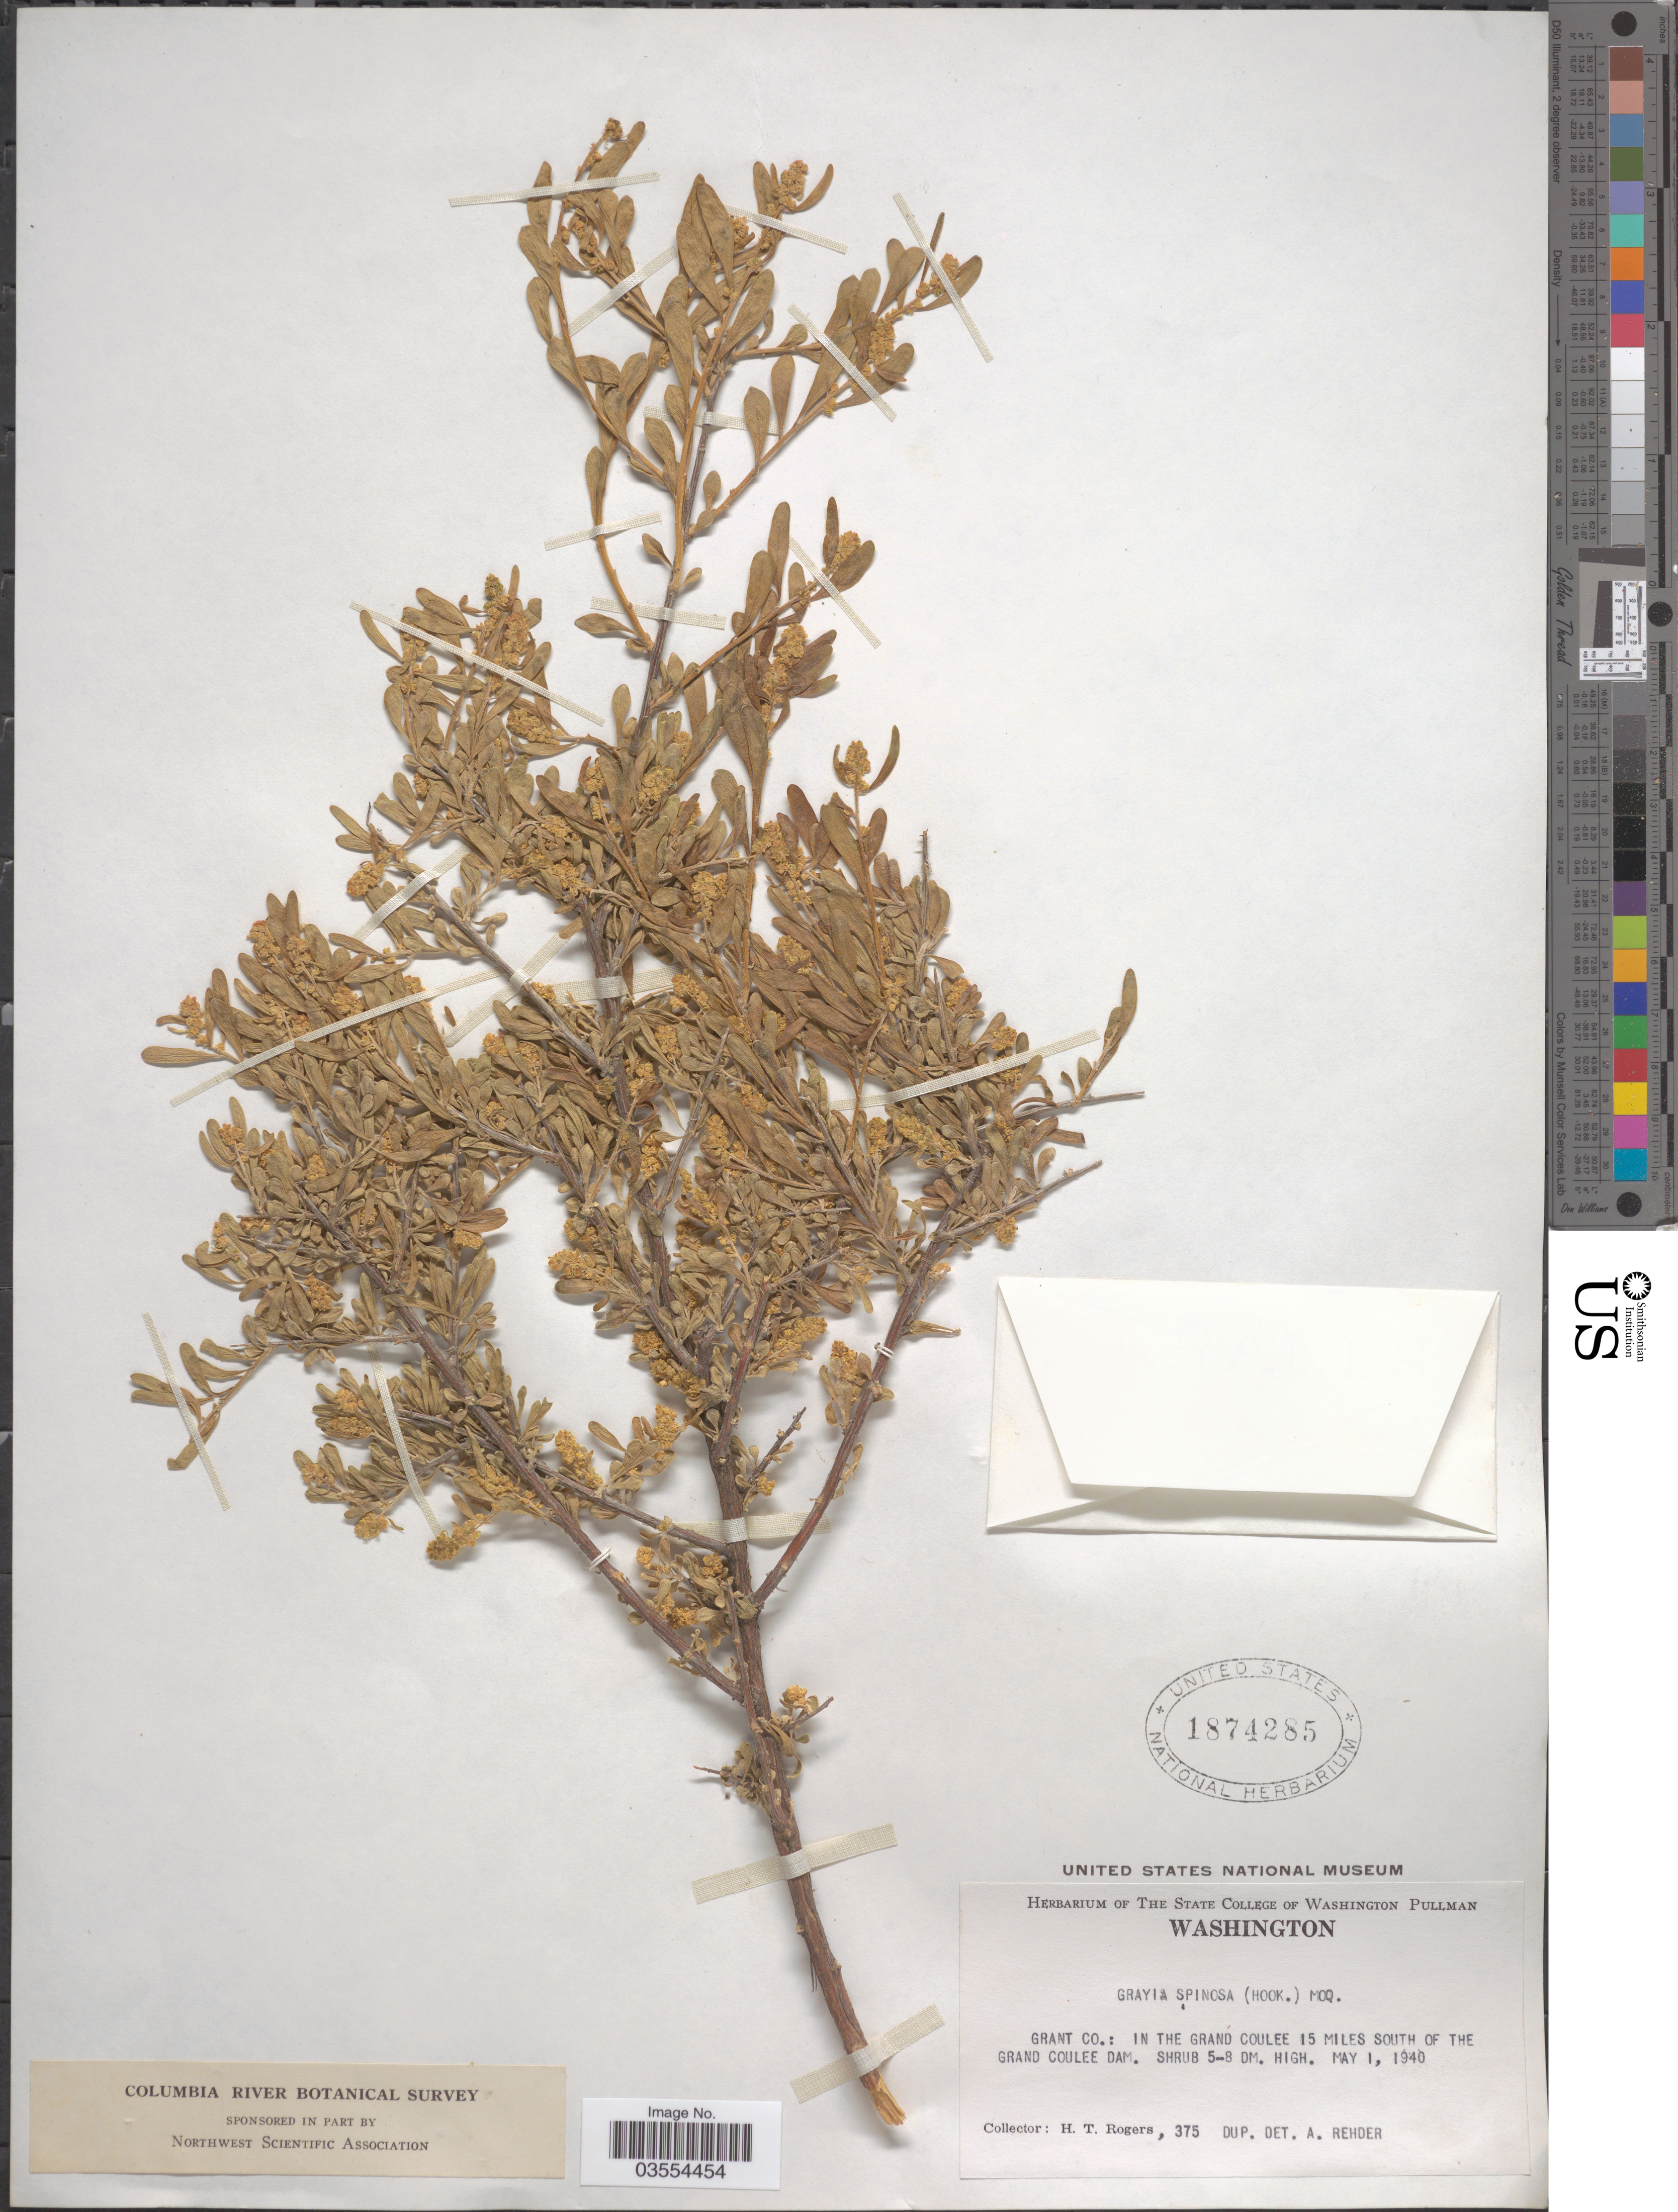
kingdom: Plantae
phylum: Tracheophyta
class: Magnoliopsida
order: Caryophyllales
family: Amaranthaceae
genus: Grayia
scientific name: Grayia spinosa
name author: (Hook.) Moq.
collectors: H. Rogers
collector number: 375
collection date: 1940-05-01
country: United States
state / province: Washington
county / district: Grant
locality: Grant Co.: In the Grand Coulee 15 miles south of the Grand Coulee Dam.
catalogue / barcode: US 1874285